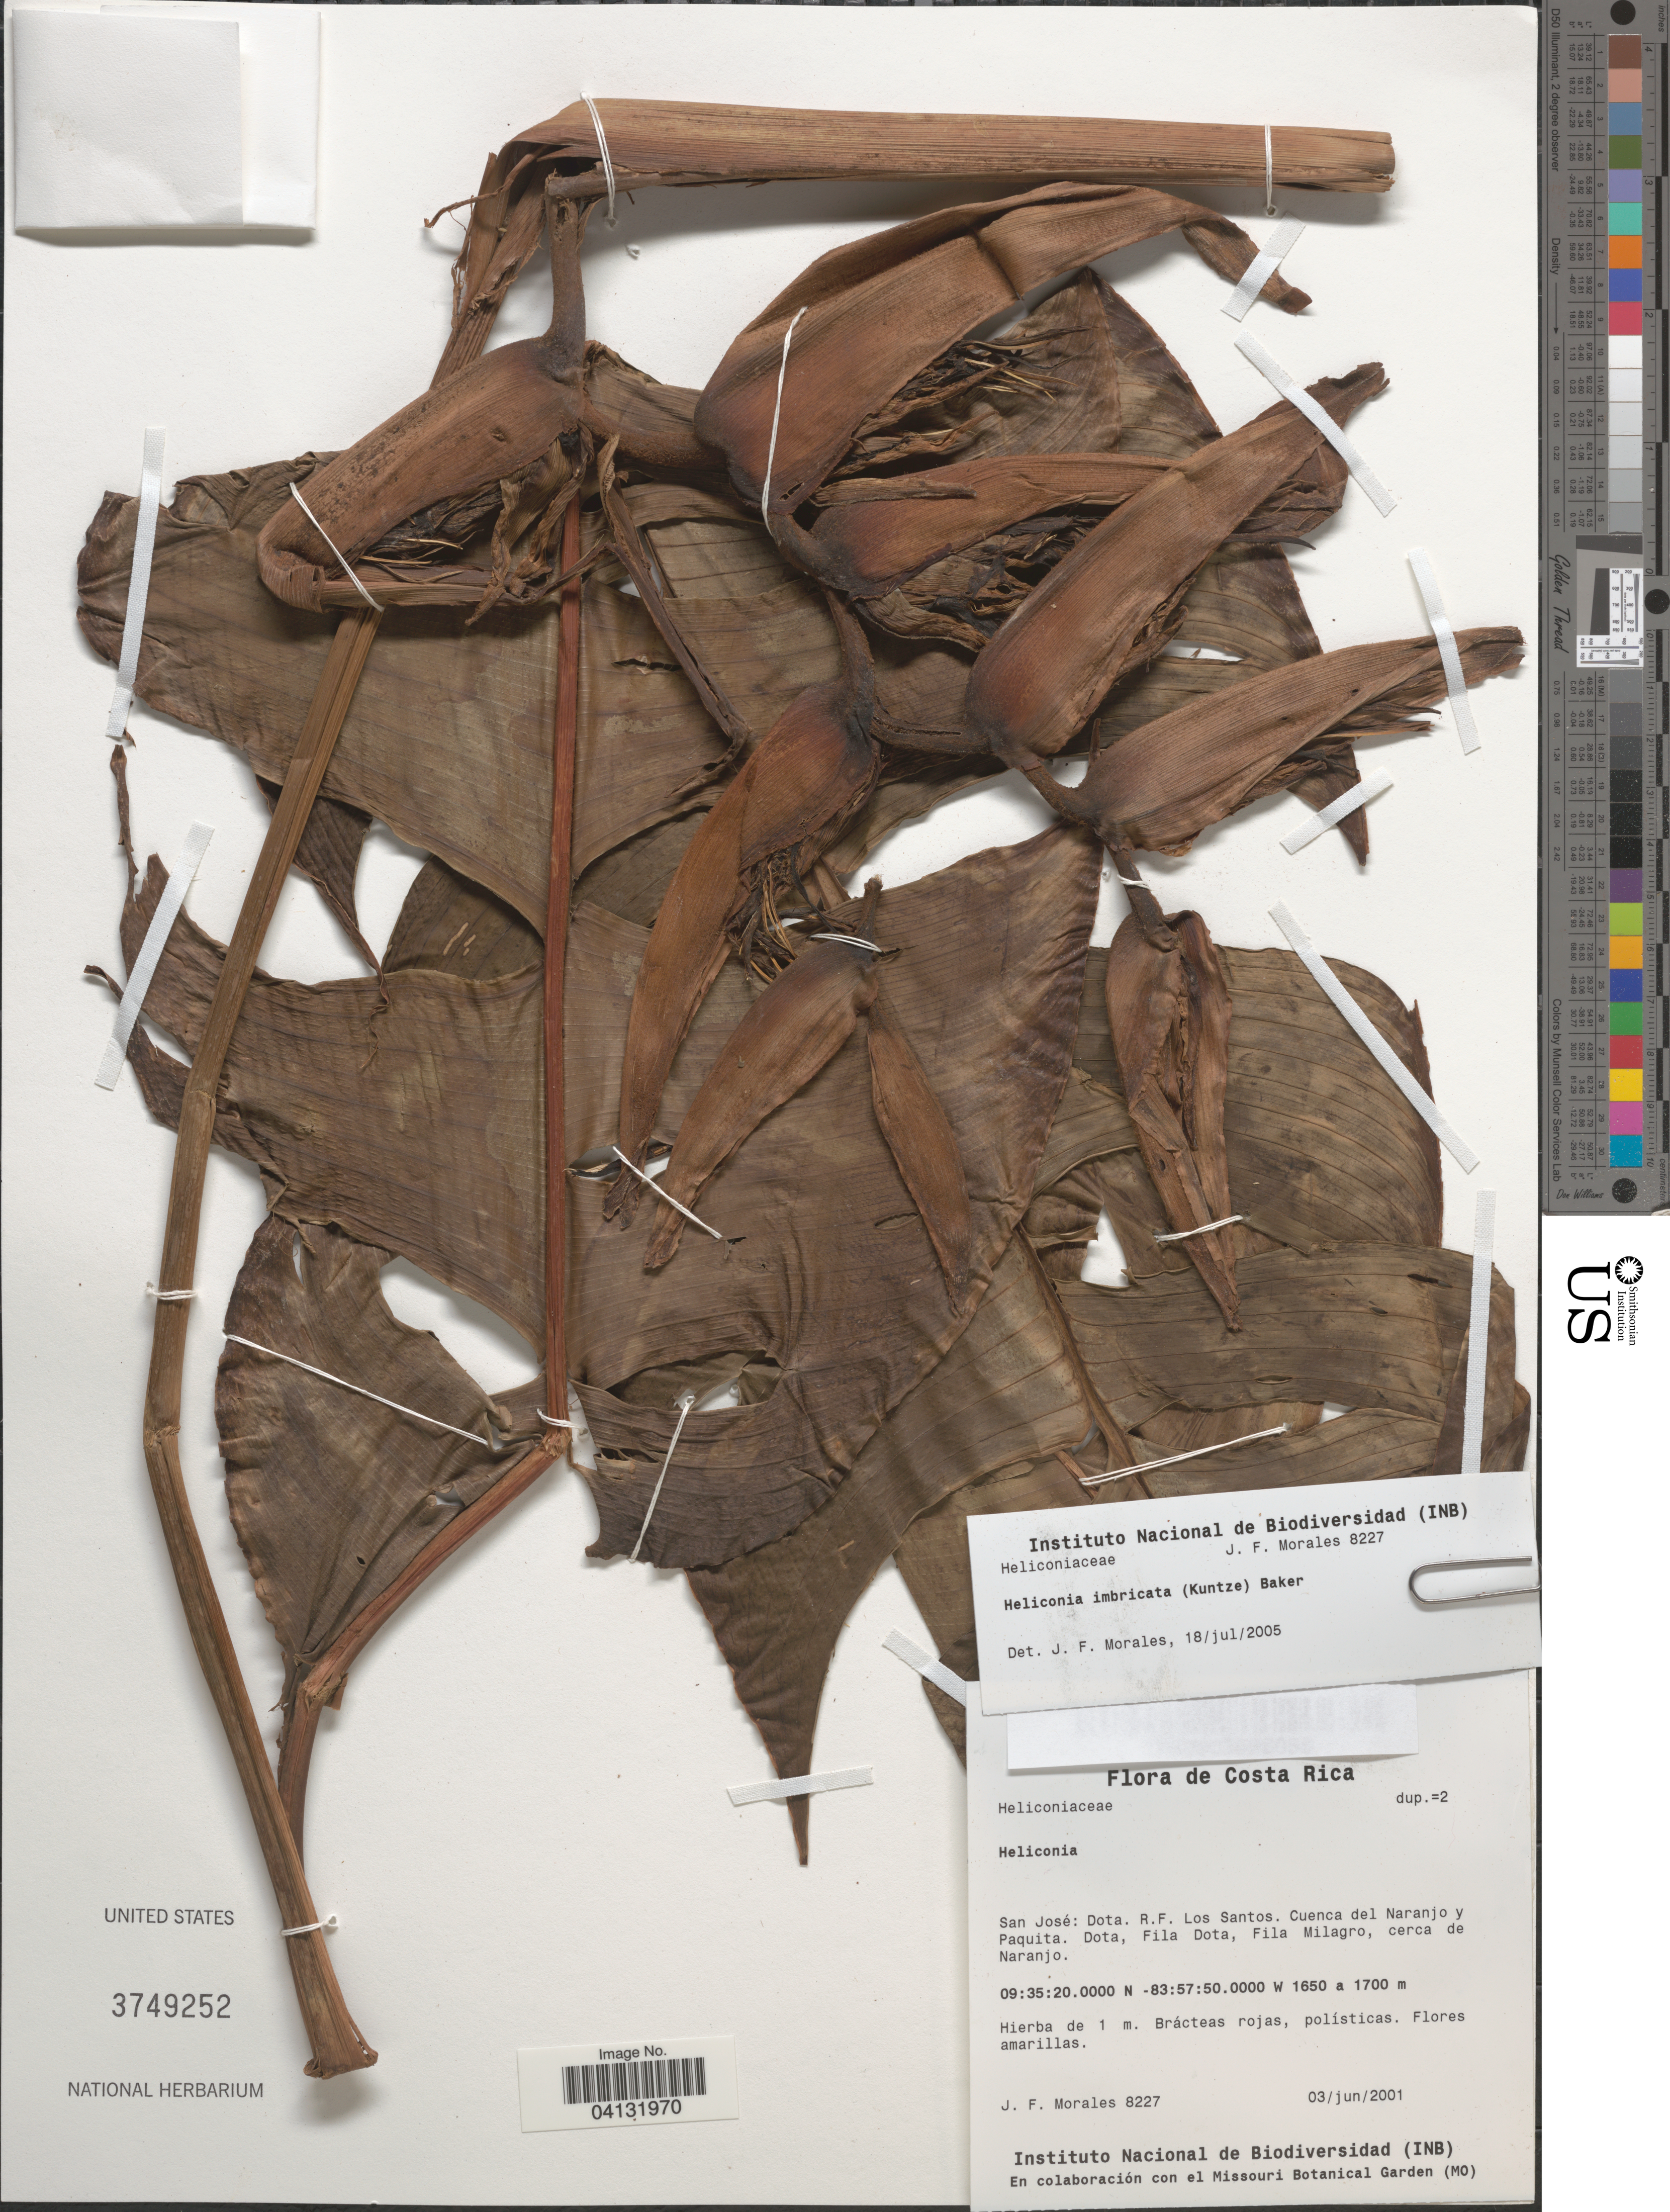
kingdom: Plantae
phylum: Tracheophyta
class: Liliopsida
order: Zingiberales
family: Heliconiaceae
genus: Heliconia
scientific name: Heliconia imbricata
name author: (Kuntze) Baker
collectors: J. Morales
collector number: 8227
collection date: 2001-06-03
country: Costa Rica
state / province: San José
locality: Dota. R.F. Los Santos. Cuenca del Naranjo y Paquita. Dota, Fila Dota, Fila Milagro, cerca de Naranjo.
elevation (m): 1650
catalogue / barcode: US 3749252